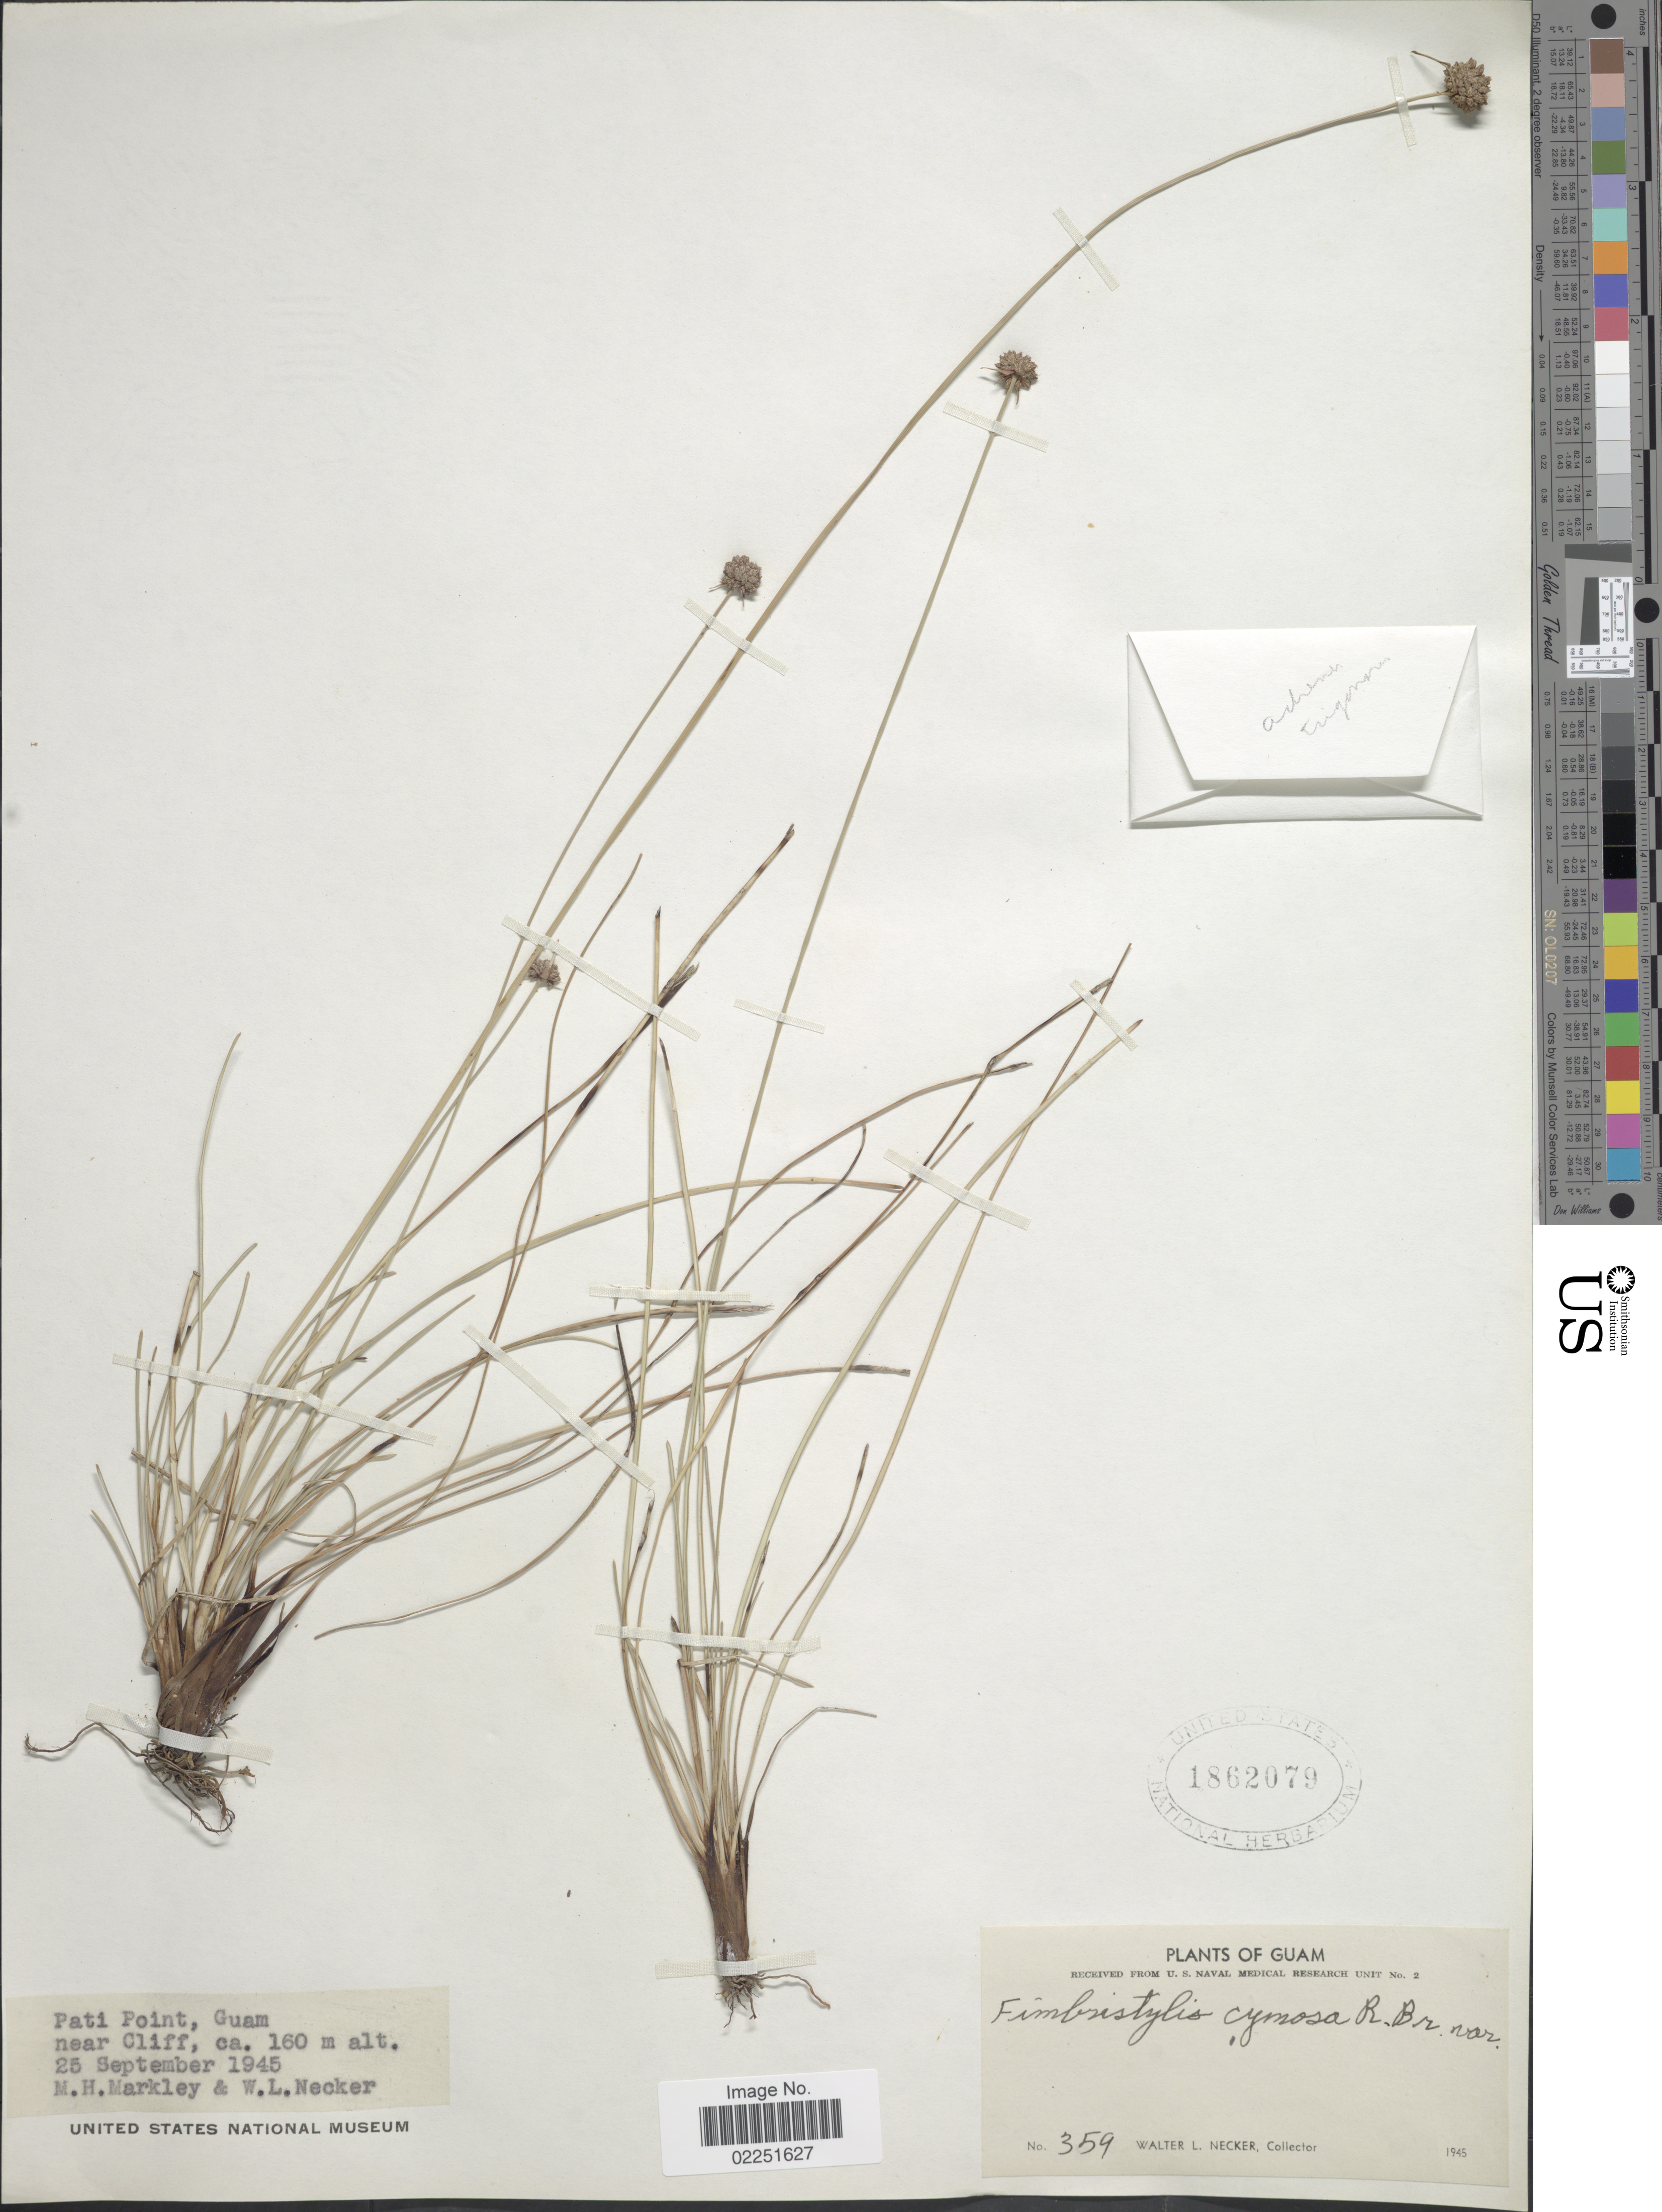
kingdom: Plantae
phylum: Tracheophyta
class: Liliopsida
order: Poales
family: Cyperaceae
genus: Fimbristylis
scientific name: Fimbristylis cymosa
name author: R. Br.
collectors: M. Markley & W. L. Necker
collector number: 359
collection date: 1945-09-25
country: Guam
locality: Pati Point, near cliff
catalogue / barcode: US 1862079